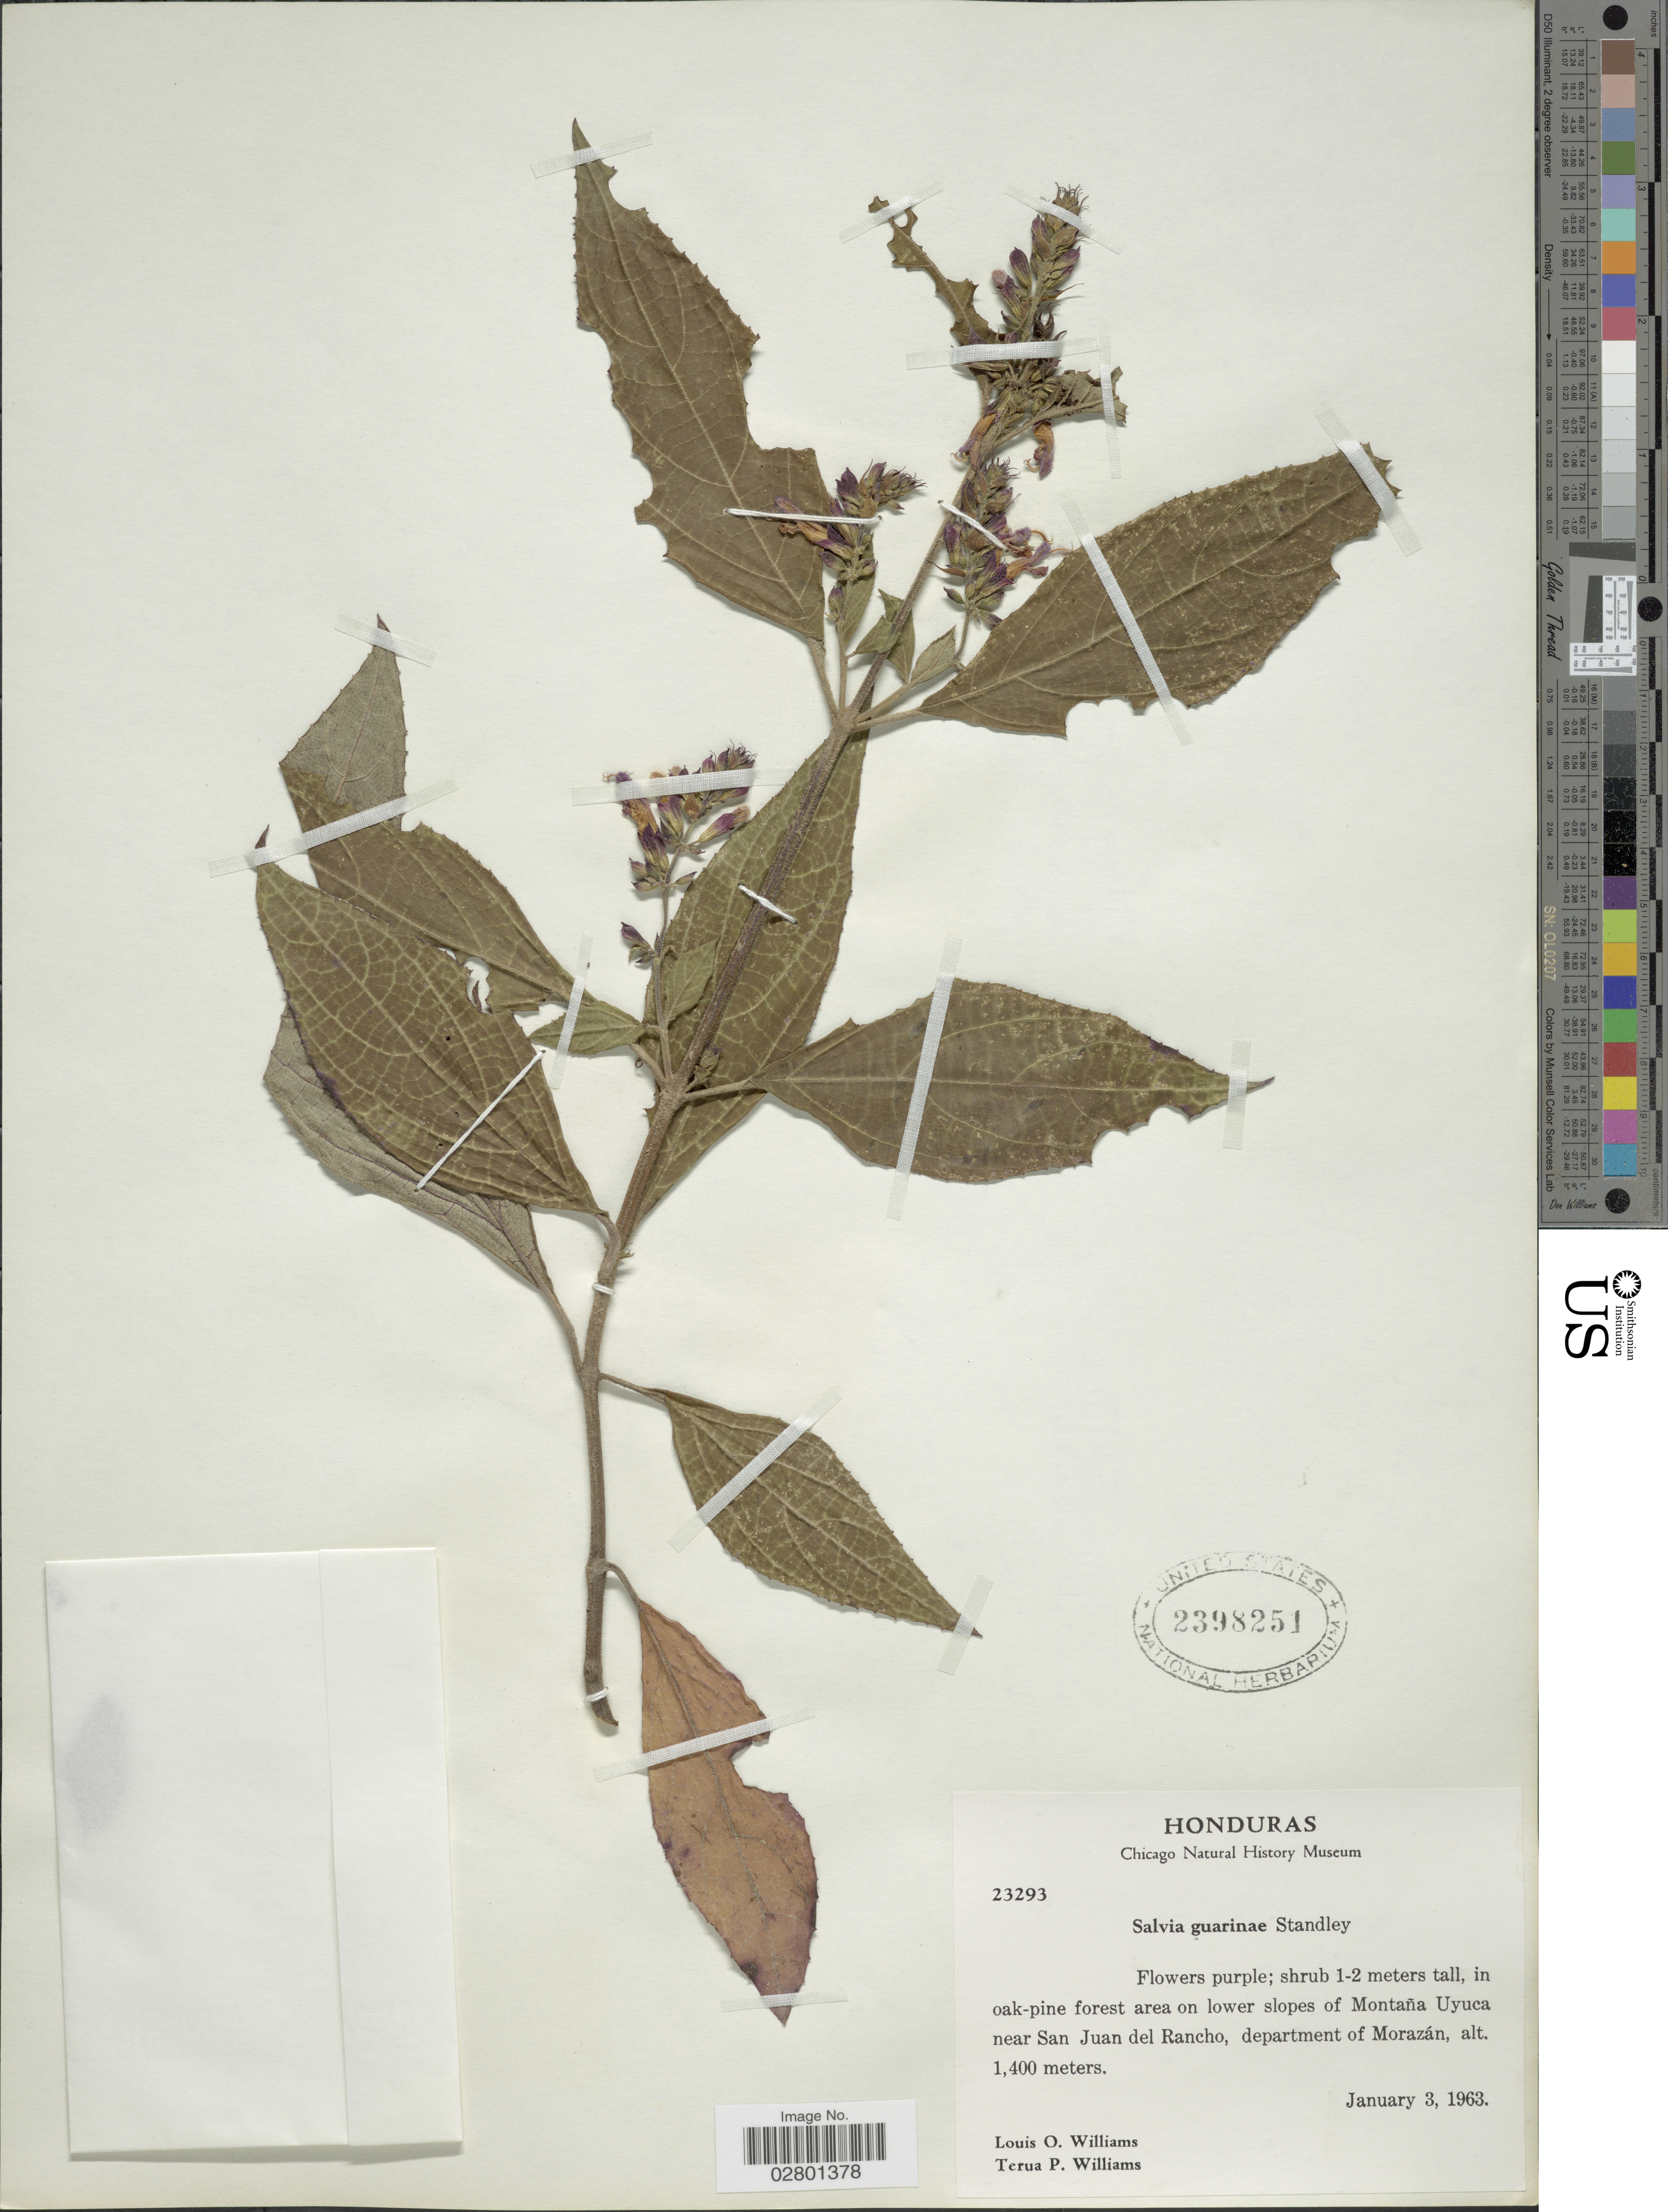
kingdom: Plantae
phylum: Tracheophyta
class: Magnoliopsida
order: Lamiales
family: Lamiaceae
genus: Salvia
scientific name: Salvia guarinae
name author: Standl.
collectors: L. O. Williams & T. Williams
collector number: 23293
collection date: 1963-01-03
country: Honduras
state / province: Fco. Morazán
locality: In oak-pine forest area on lower slopes of Montaña Uyuca near San Juan del Rancho, department of Morazán.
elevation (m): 1400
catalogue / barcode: US 2398251